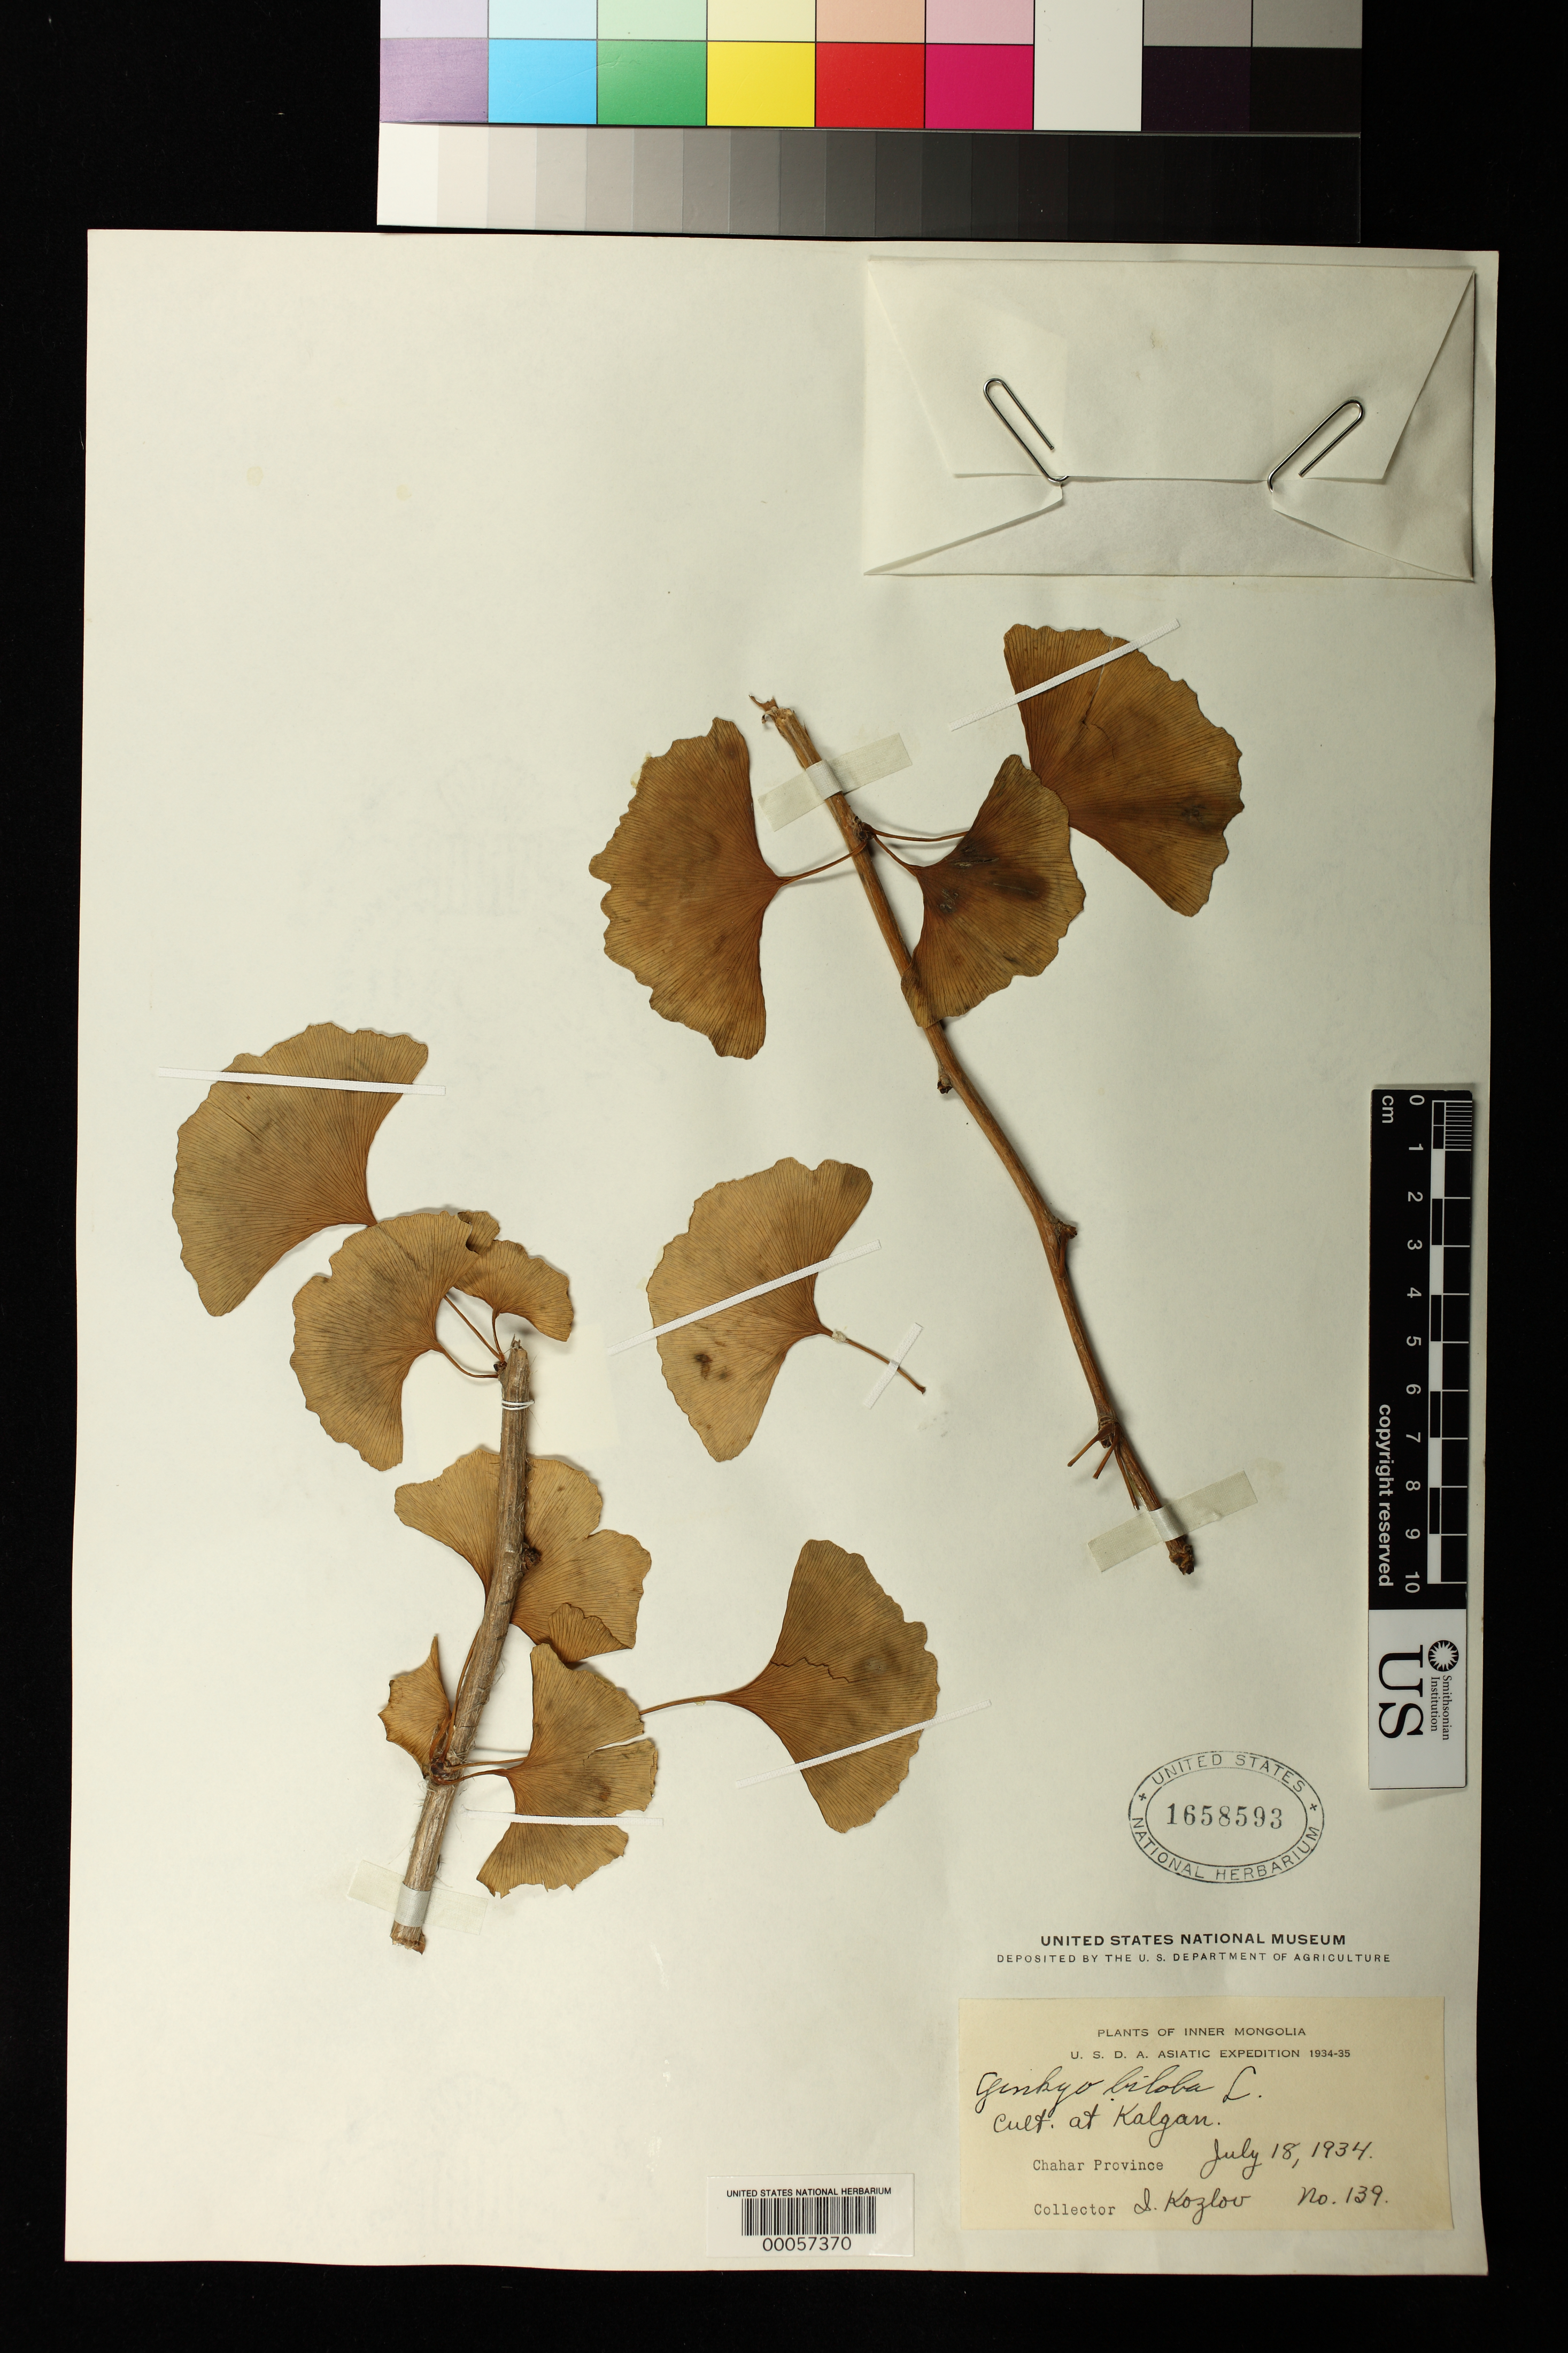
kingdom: Plantae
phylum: Tracheophyta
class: Ginkgoopsida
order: Ginkgoales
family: Ginkgoaceae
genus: Ginkgo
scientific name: Ginkgo biloba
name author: L.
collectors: I. Kozlov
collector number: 139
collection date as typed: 18 Jul 1934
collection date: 1934-07-18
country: China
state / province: Hubei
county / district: Chahar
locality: Kalgan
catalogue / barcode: US 1658583